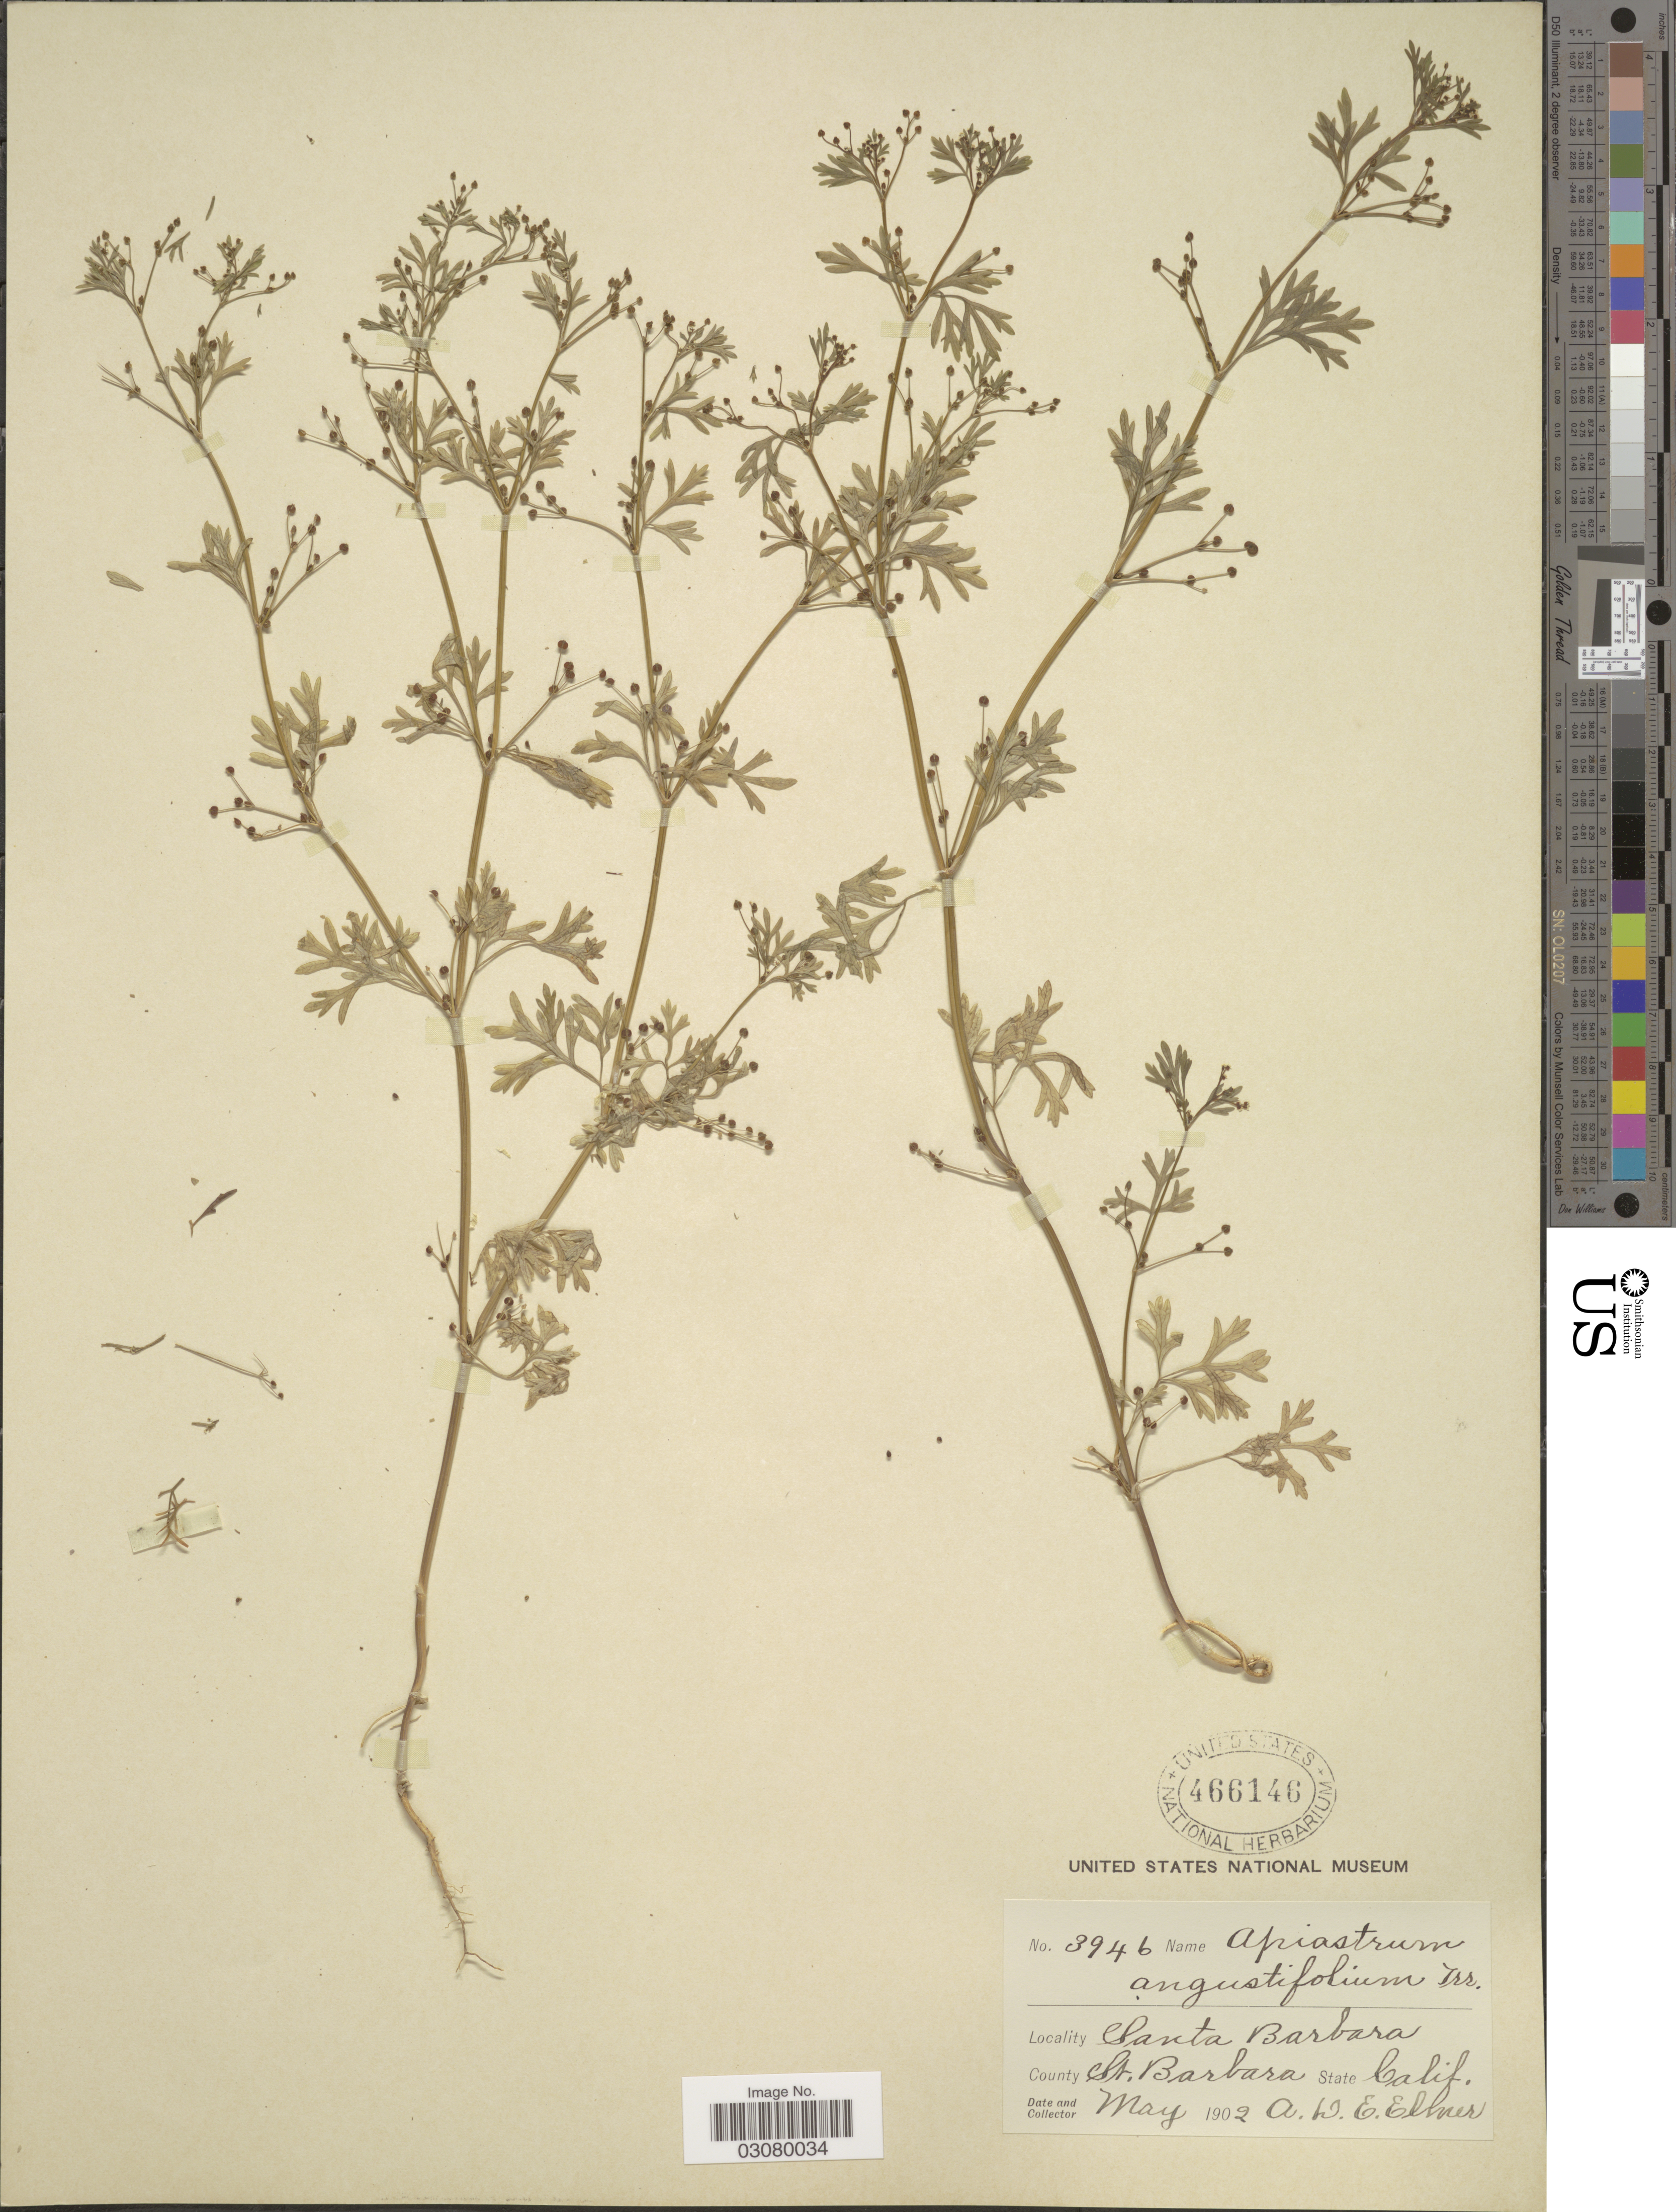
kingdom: Plantae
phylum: Tracheophyta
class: Magnoliopsida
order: Apiales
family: Apiaceae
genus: Apiastrum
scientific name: Apiastrum angustifolium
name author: Nutt.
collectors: A. D. E. Elmer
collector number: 3946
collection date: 1902-05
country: United States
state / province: California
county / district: Santa Barbara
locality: Santa Barbara. County St. Barbara.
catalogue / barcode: US 466146